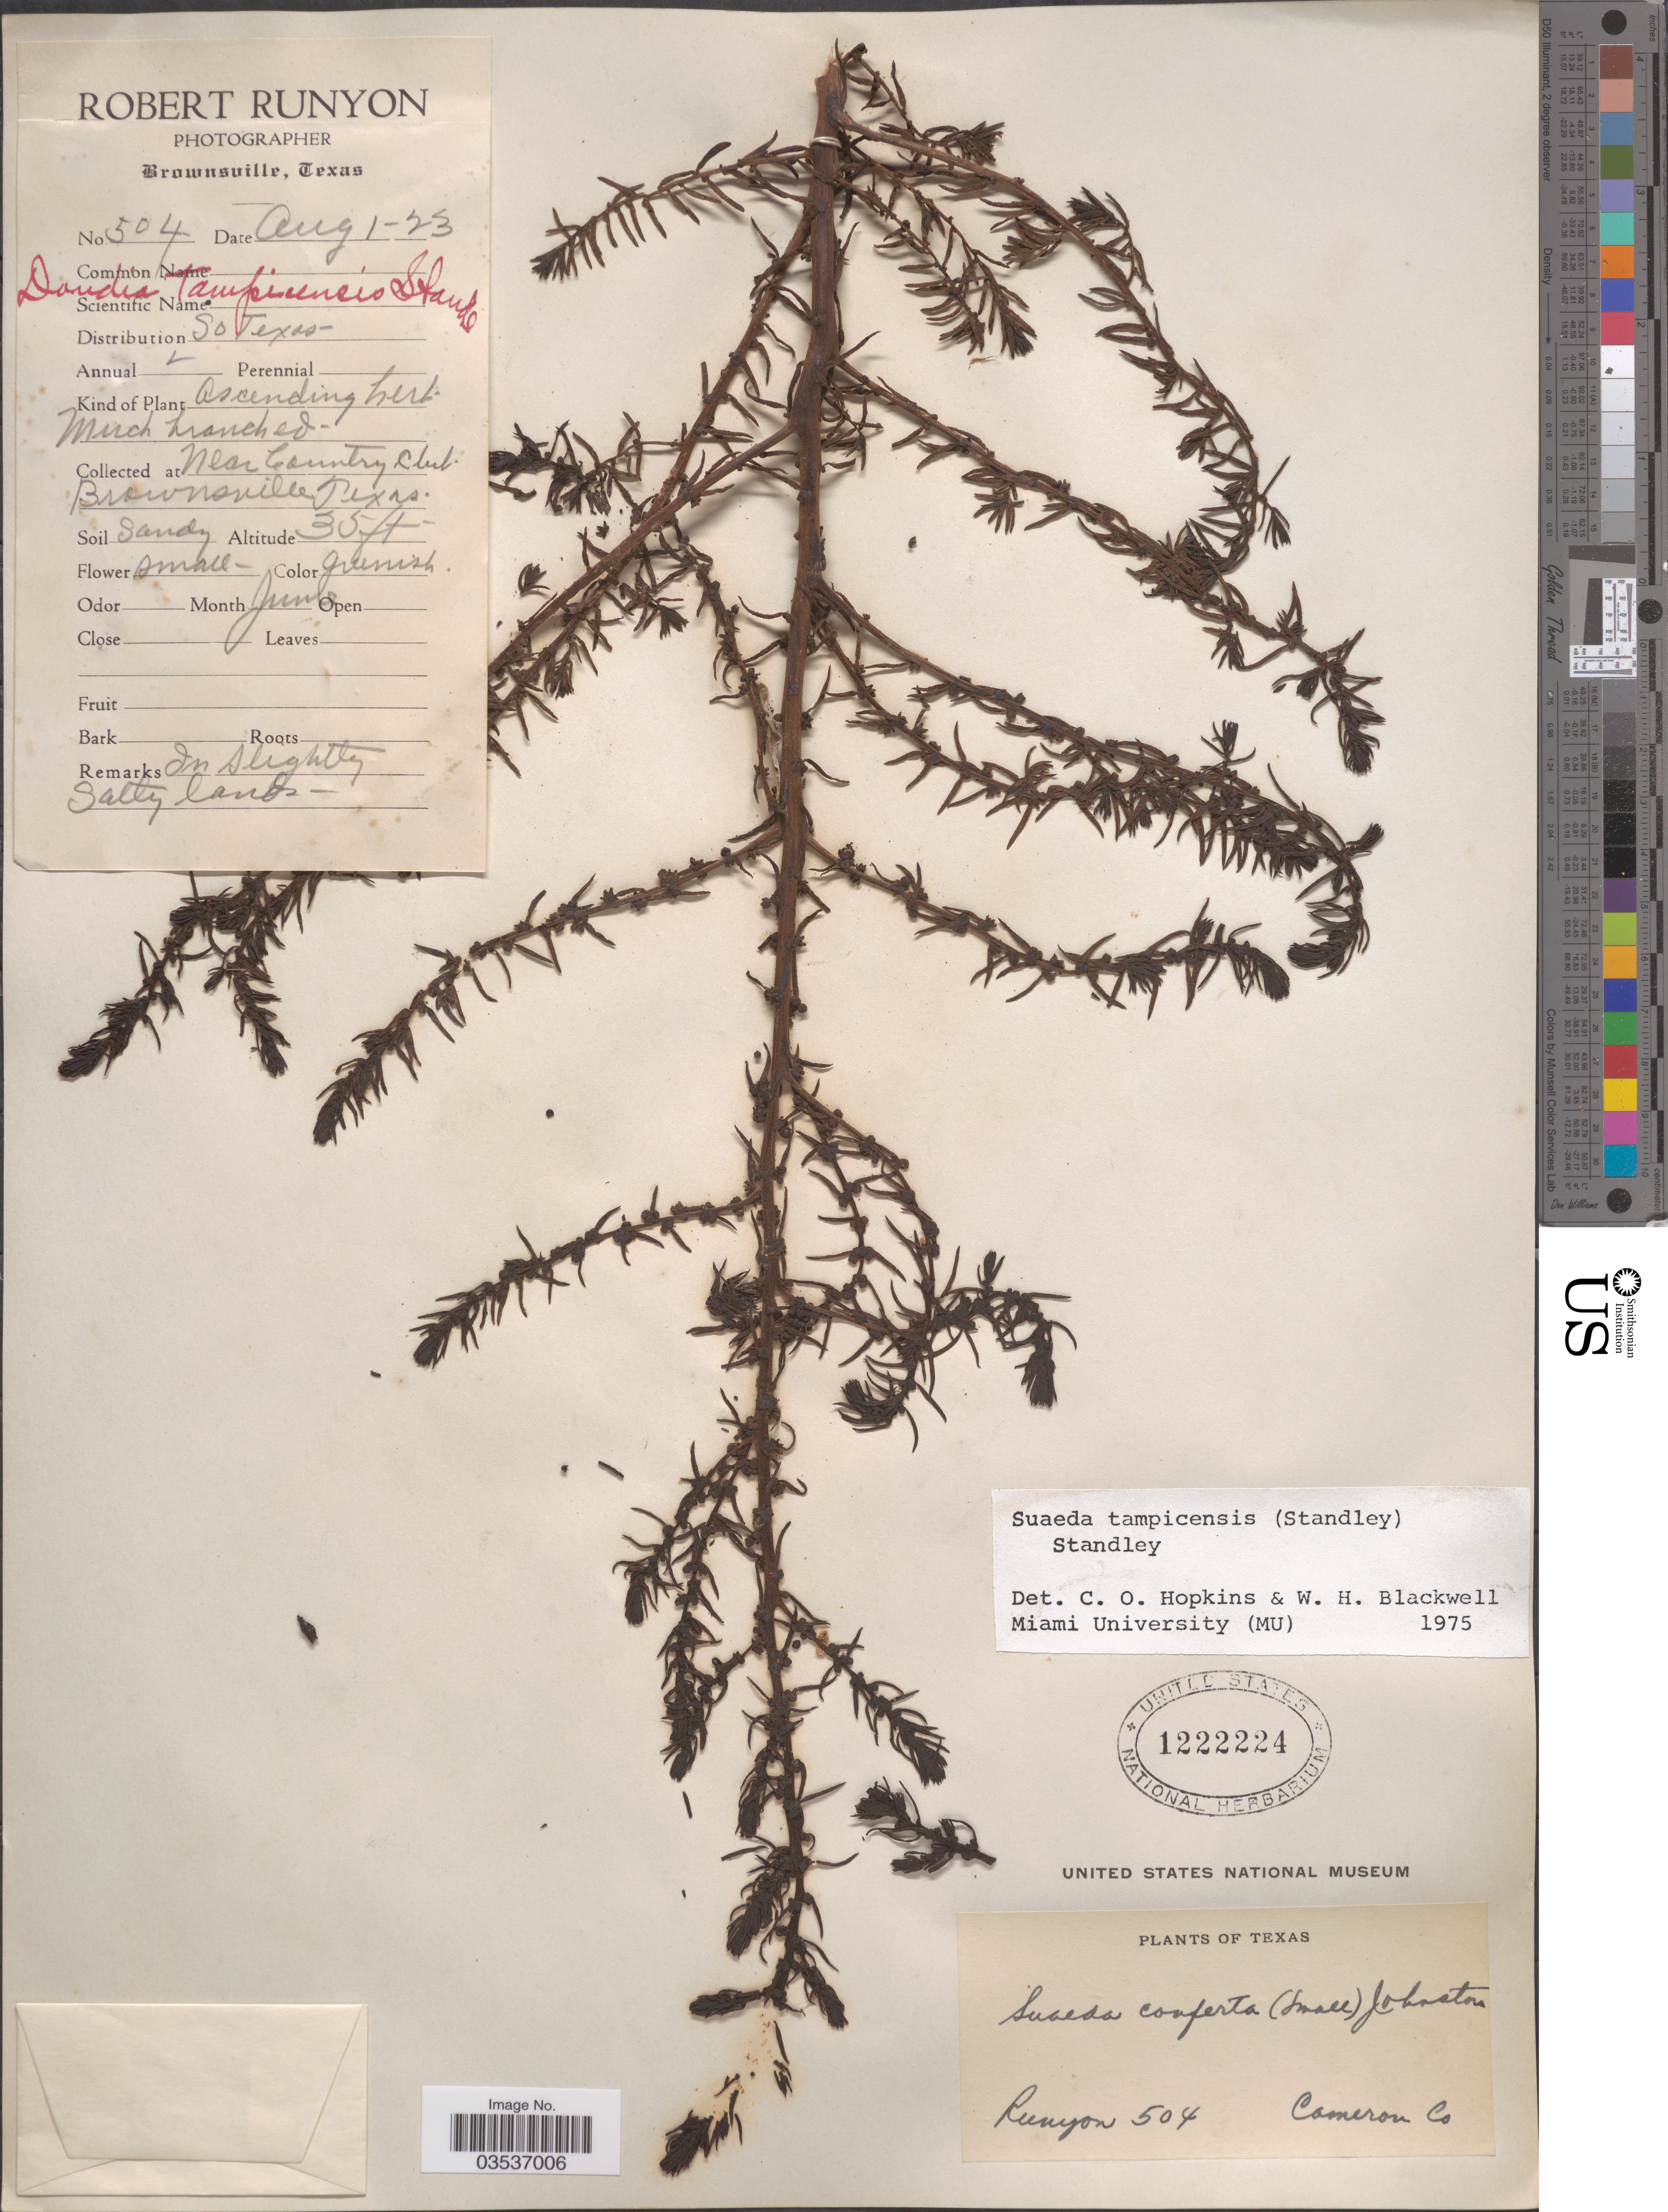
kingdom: Plantae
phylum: Tracheophyta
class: Magnoliopsida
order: Caryophyllales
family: Amaranthaceae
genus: Suaeda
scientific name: Suaeda tampicensis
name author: (Standl.) Standl.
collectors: R. Runyon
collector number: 504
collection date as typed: Transcribed d/m/y: 1/8/23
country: United States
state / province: Texas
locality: Cameron Co. Near Country Club Brownsville.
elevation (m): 11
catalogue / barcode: US 1222224